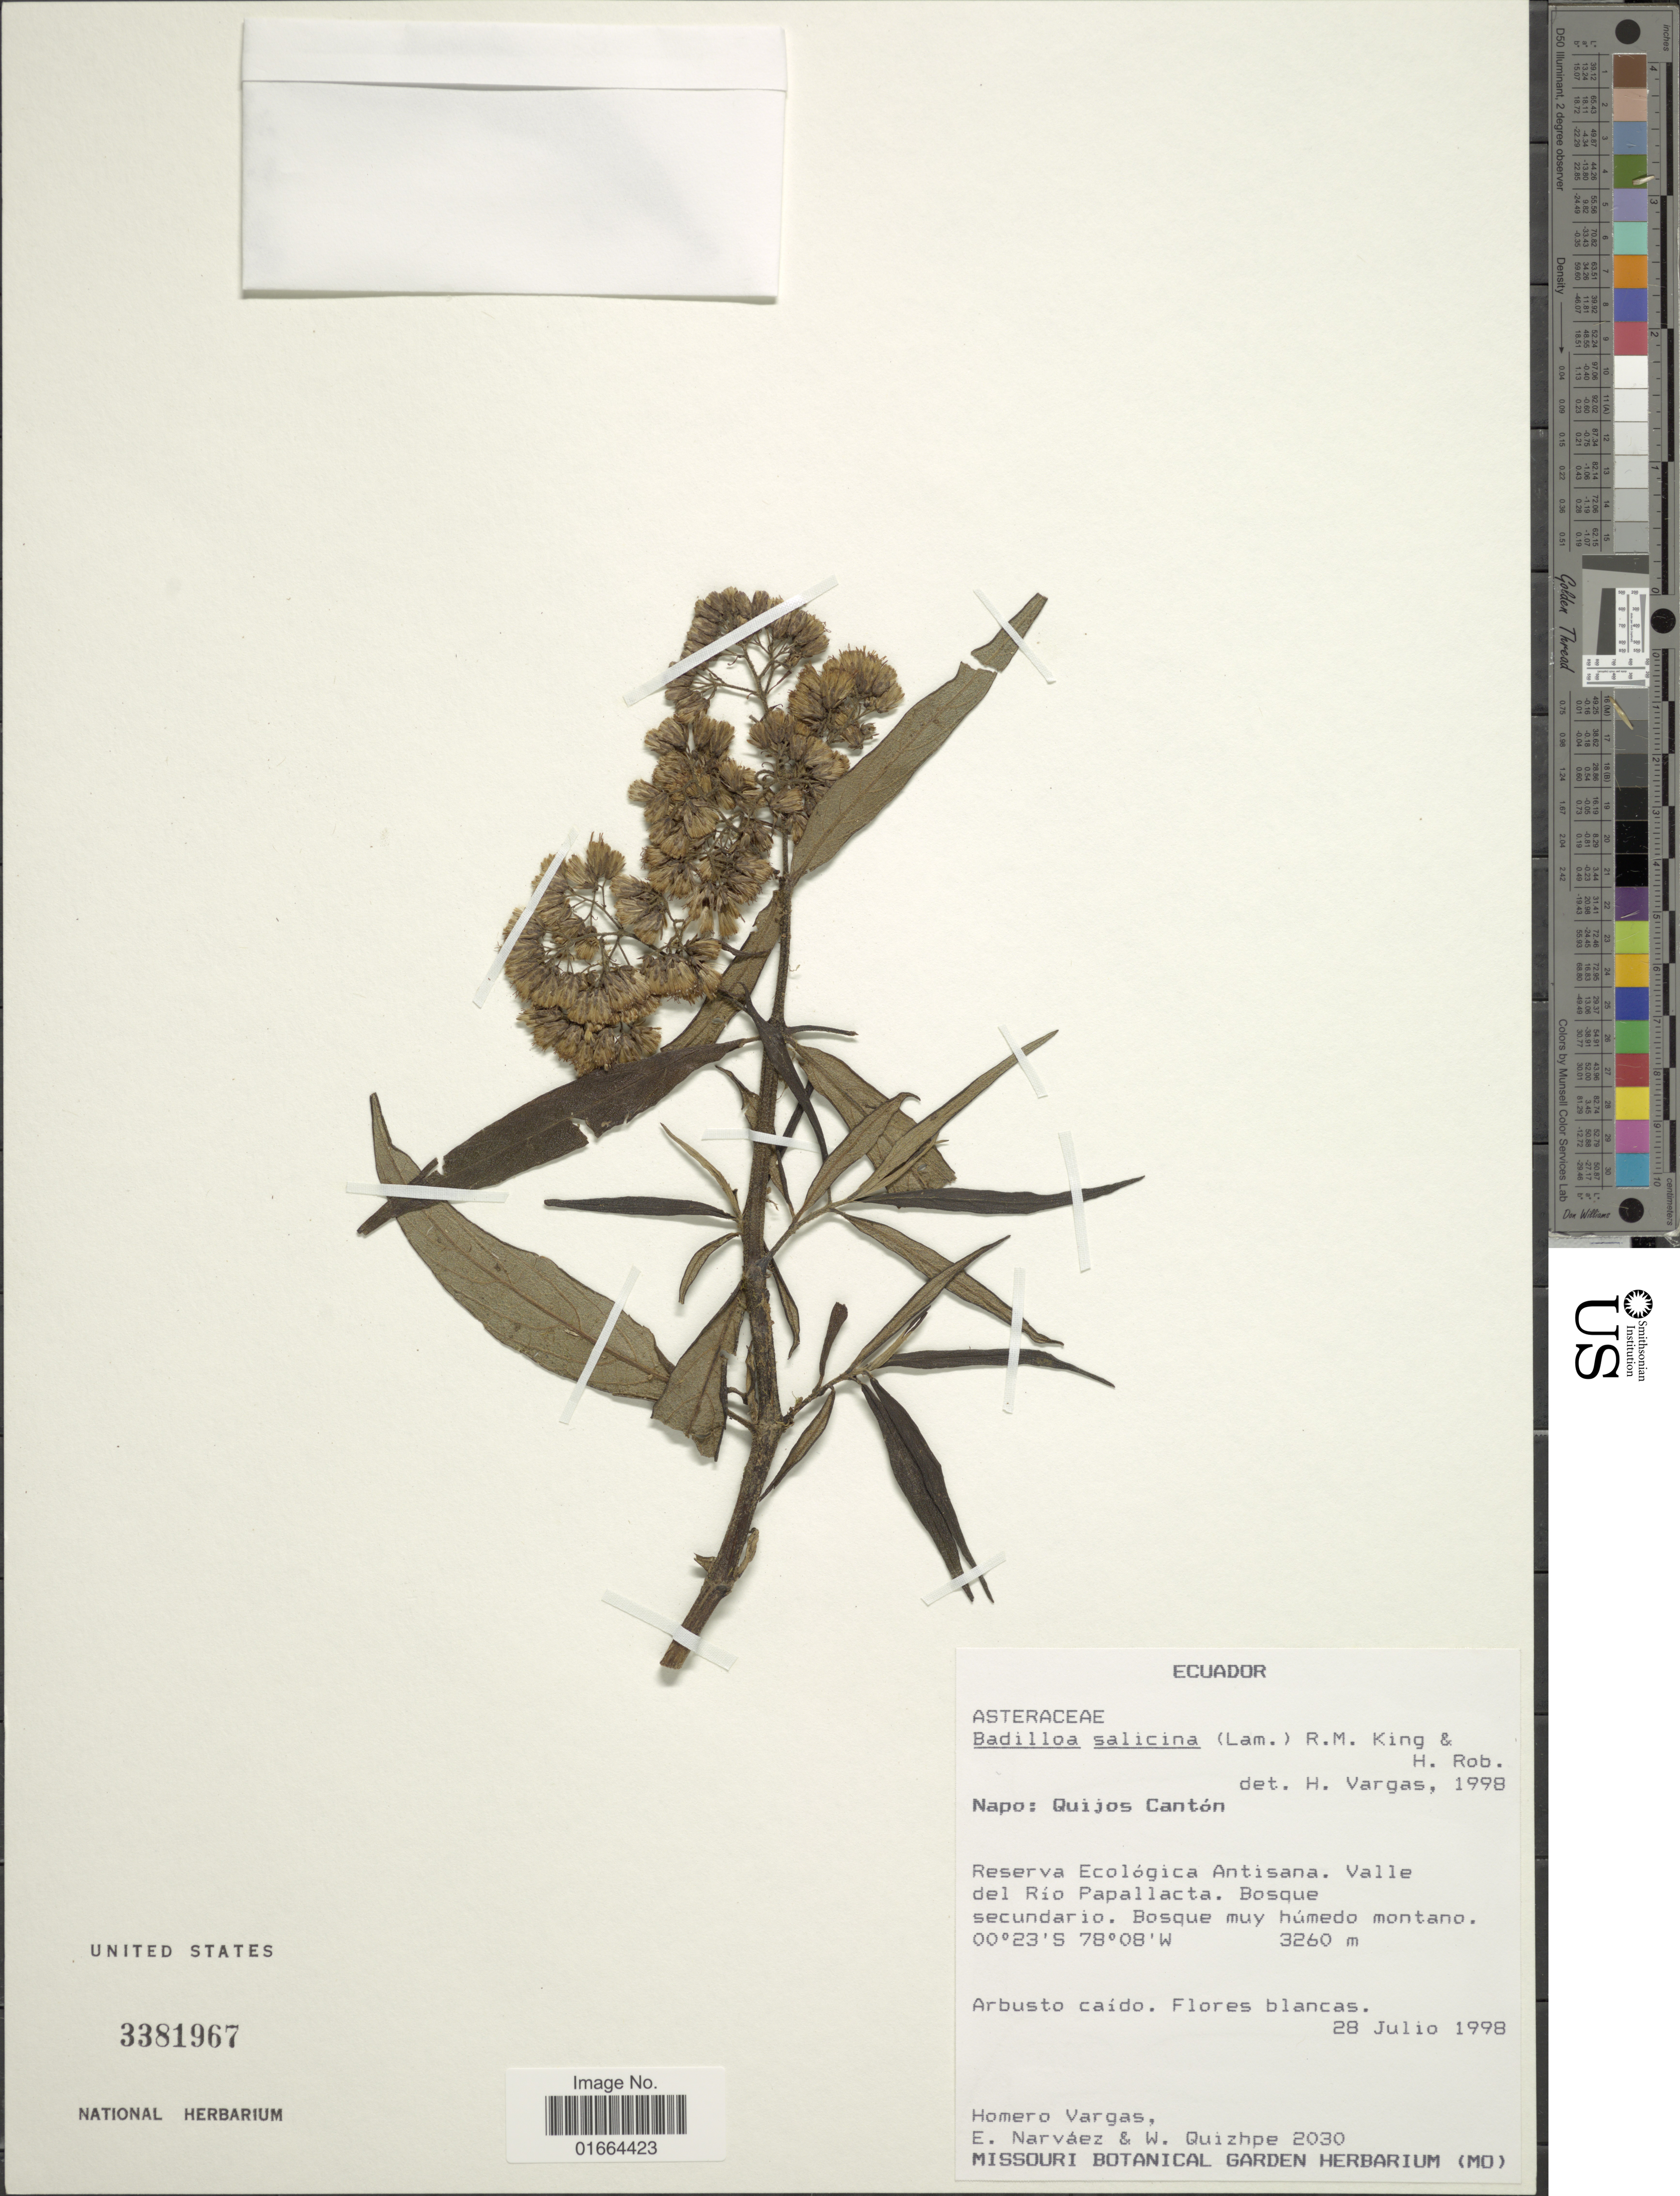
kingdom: Plantae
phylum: Tracheophyta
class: Magnoliopsida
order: Asterales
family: Asteraceae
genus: Badilloa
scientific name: Badilloa salicina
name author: (Lam.) R.M. King & H. Rob.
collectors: H. Vargas, E. Narváez & W. Quizhpe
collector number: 2030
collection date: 1998-07-28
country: Ecuador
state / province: Napo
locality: Napo: Quijos Canton, Reserva Ecologica Antisana, Valle del Rio Papallacta, Bosque secundatio, Bosque muy humedo montano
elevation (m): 3260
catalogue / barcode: US 3381967